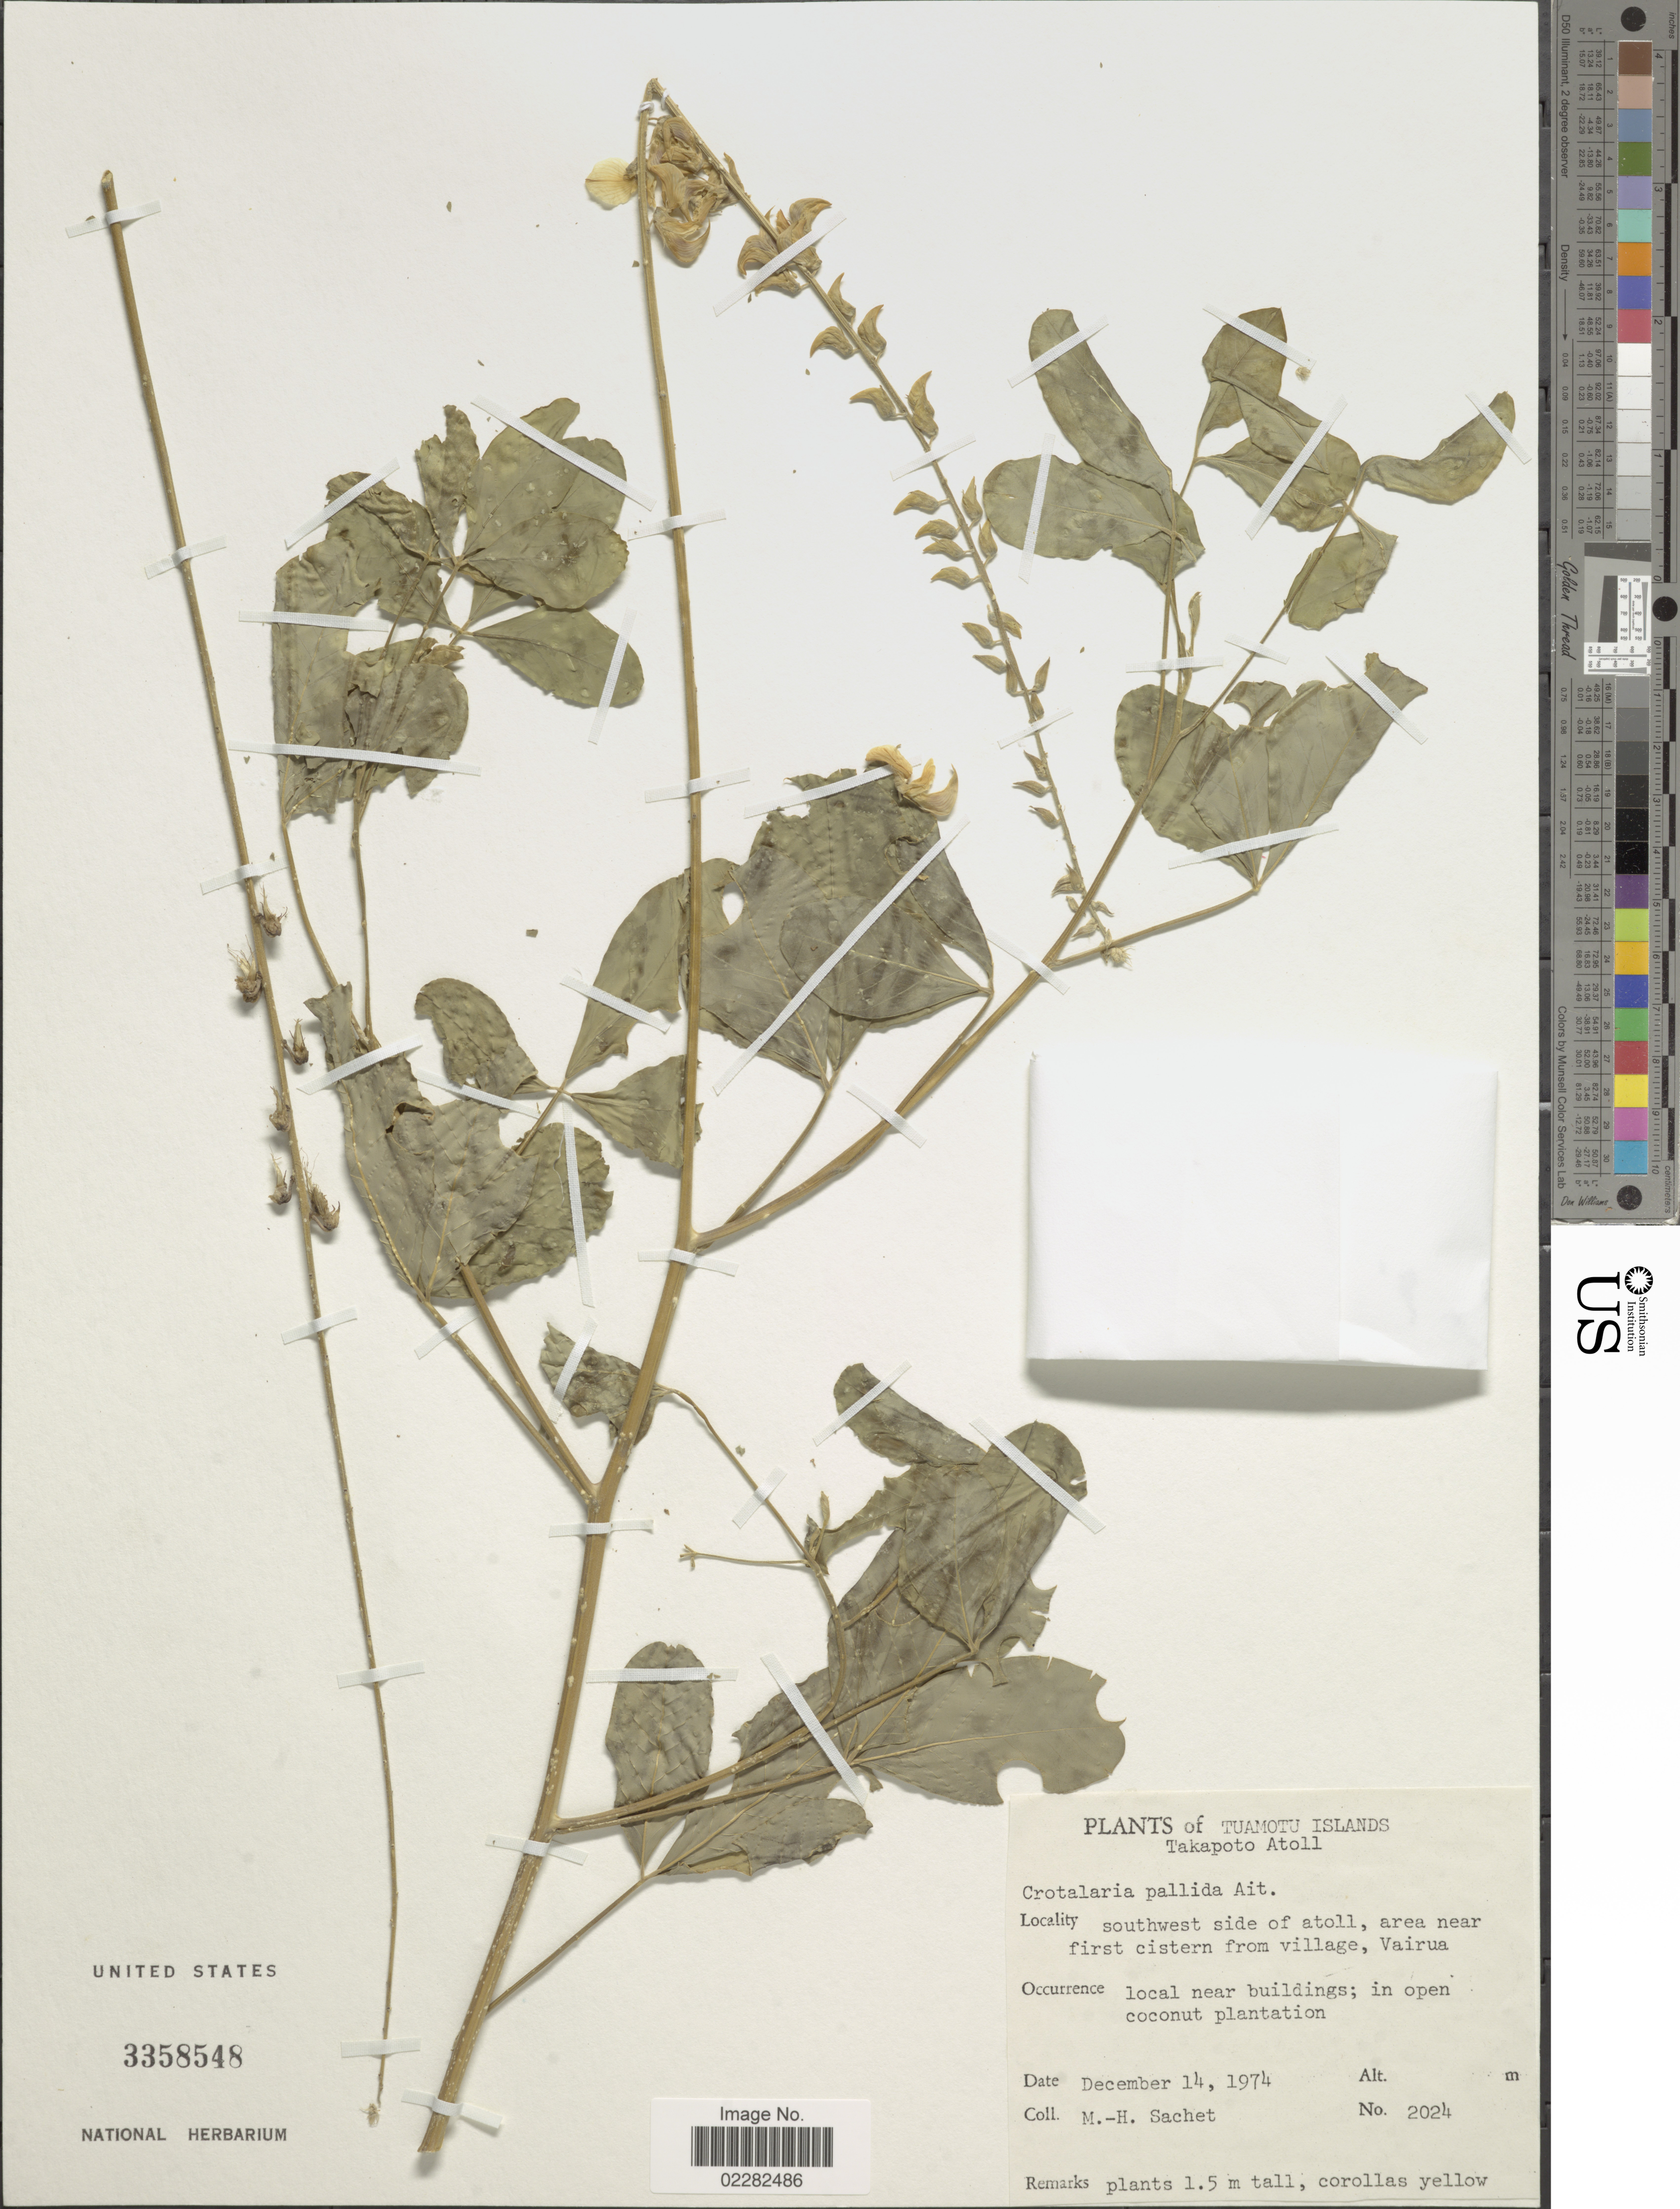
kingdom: Plantae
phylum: Tracheophyta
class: Magnoliopsida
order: Fabales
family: Fabaceae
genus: Crotalaria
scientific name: Crotalaria pallida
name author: Aiton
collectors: M.-H. Sachet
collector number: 2024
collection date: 1974-12-14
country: French Polynesia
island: Takapoto Atoll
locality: Tuamotu Islands, Takapoto Atoll, southwest side of atoll, area near first cistern from village, Vairua, local near buildings.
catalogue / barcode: US 3358548